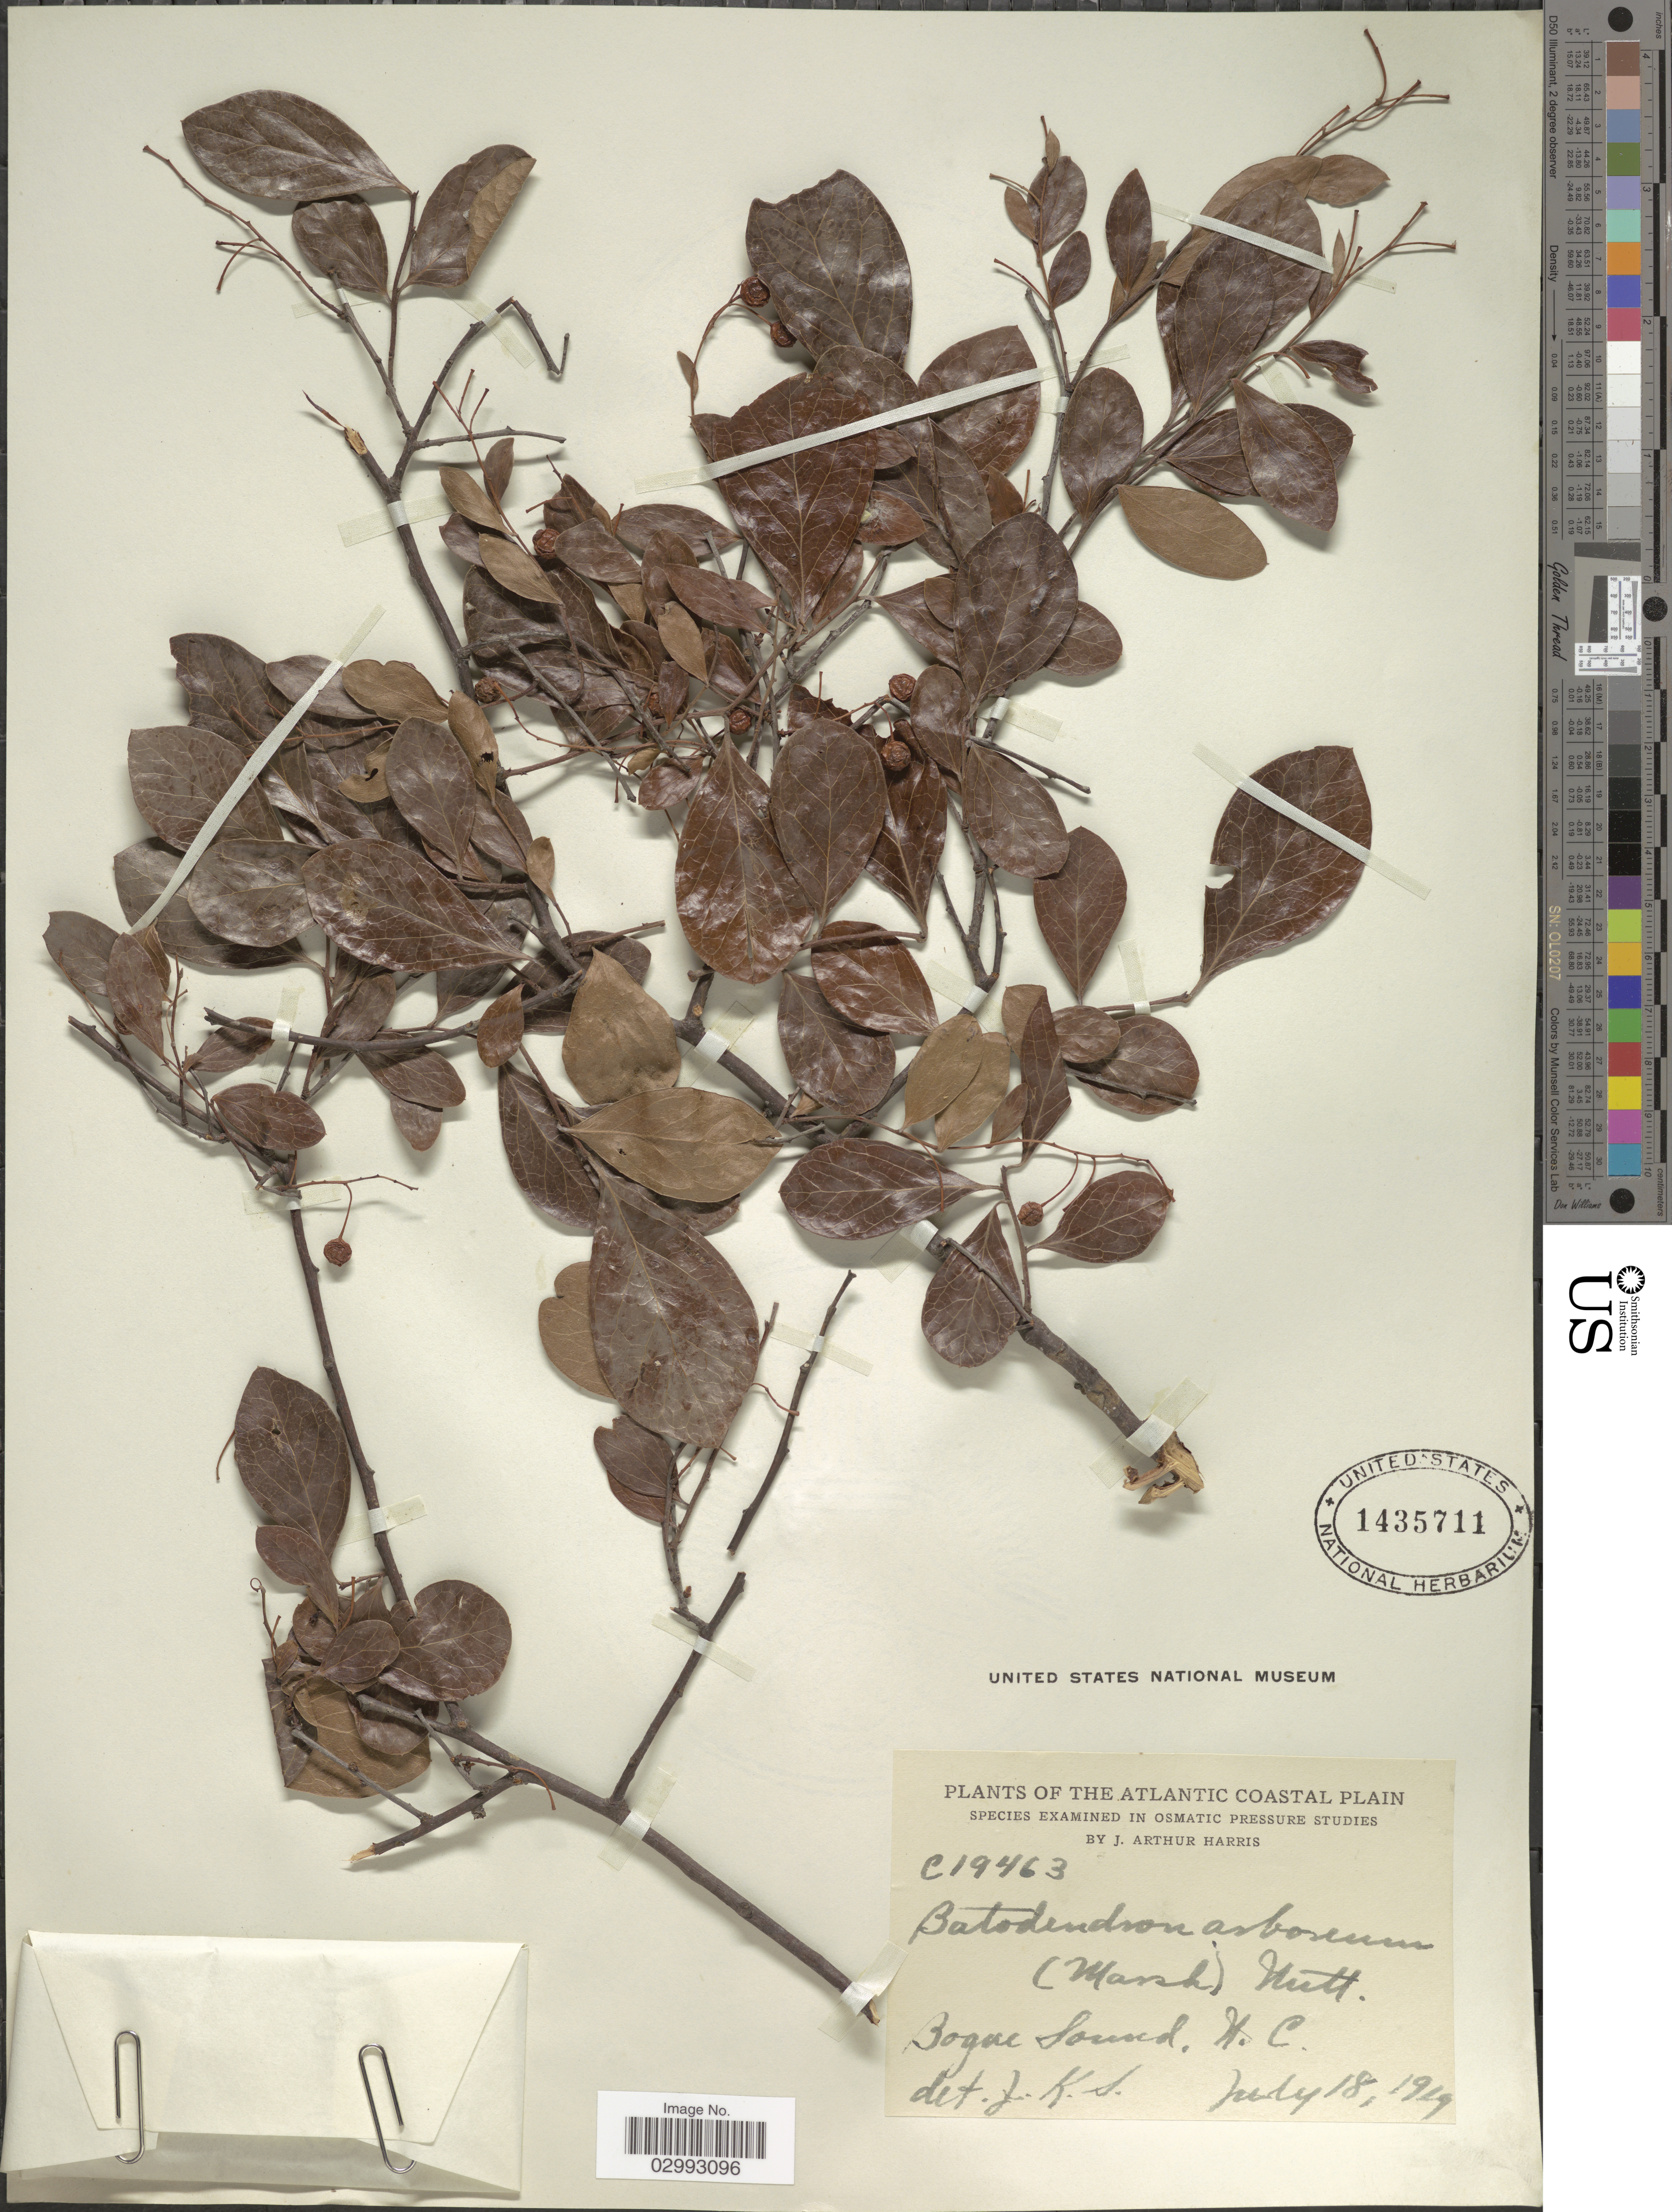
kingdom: Plantae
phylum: Tracheophyta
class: Magnoliopsida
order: Ericales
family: Ericaceae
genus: Batodendron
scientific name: Batodendron arboreum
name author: Nutt.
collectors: J. A. Harris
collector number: C19463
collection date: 1919-07-18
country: United States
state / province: North Carolina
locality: Atlantic Coastal Plain. Bogue Sound, N.C.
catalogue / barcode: US 1435711